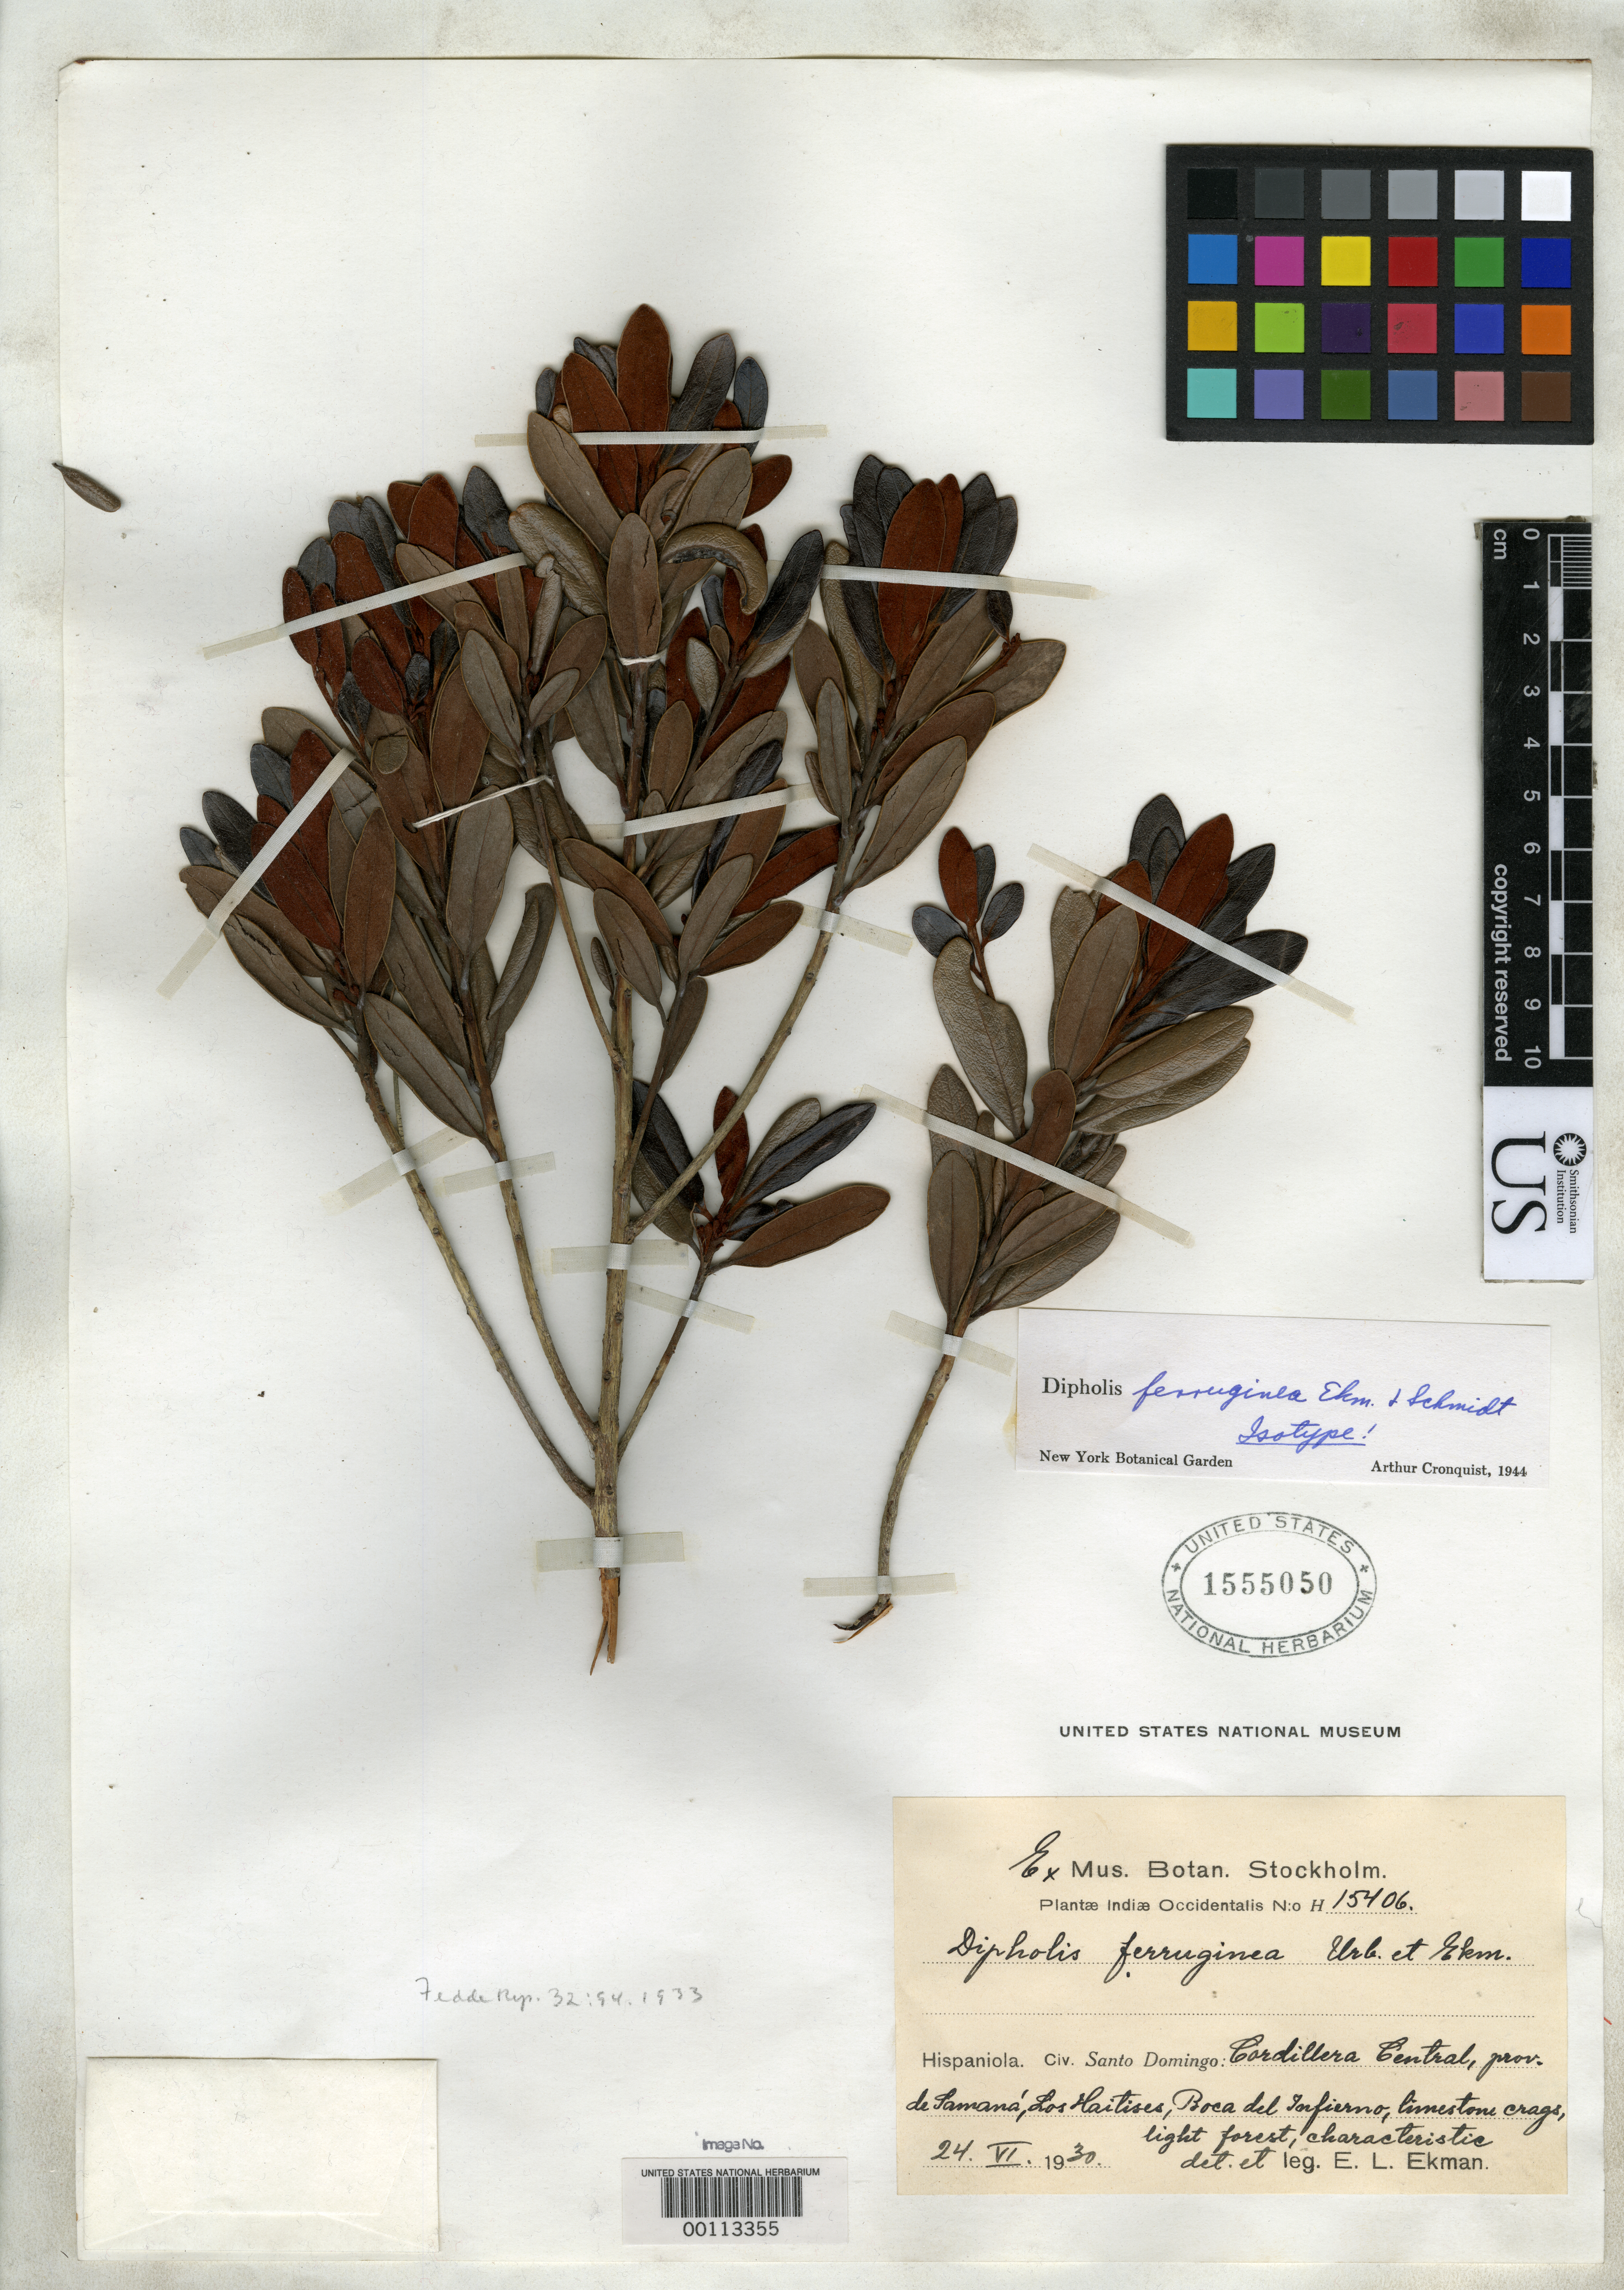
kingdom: Plantae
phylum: Tracheophyta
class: Magnoliopsida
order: Ericales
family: Sapotaceae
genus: Dipholis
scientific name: Dipholis ferruginea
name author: Ekman & O.C. Schmidt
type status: Isotype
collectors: E. L. Ekman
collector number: H 15406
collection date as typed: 24. VI. 1930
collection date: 1930-06-24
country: Dominican Republic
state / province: Samaná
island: Hispaniola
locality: Civ. Santo Domingo: Cordillera Central, Prov. Samaná, Boca del Infierno.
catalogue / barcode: US 1555050